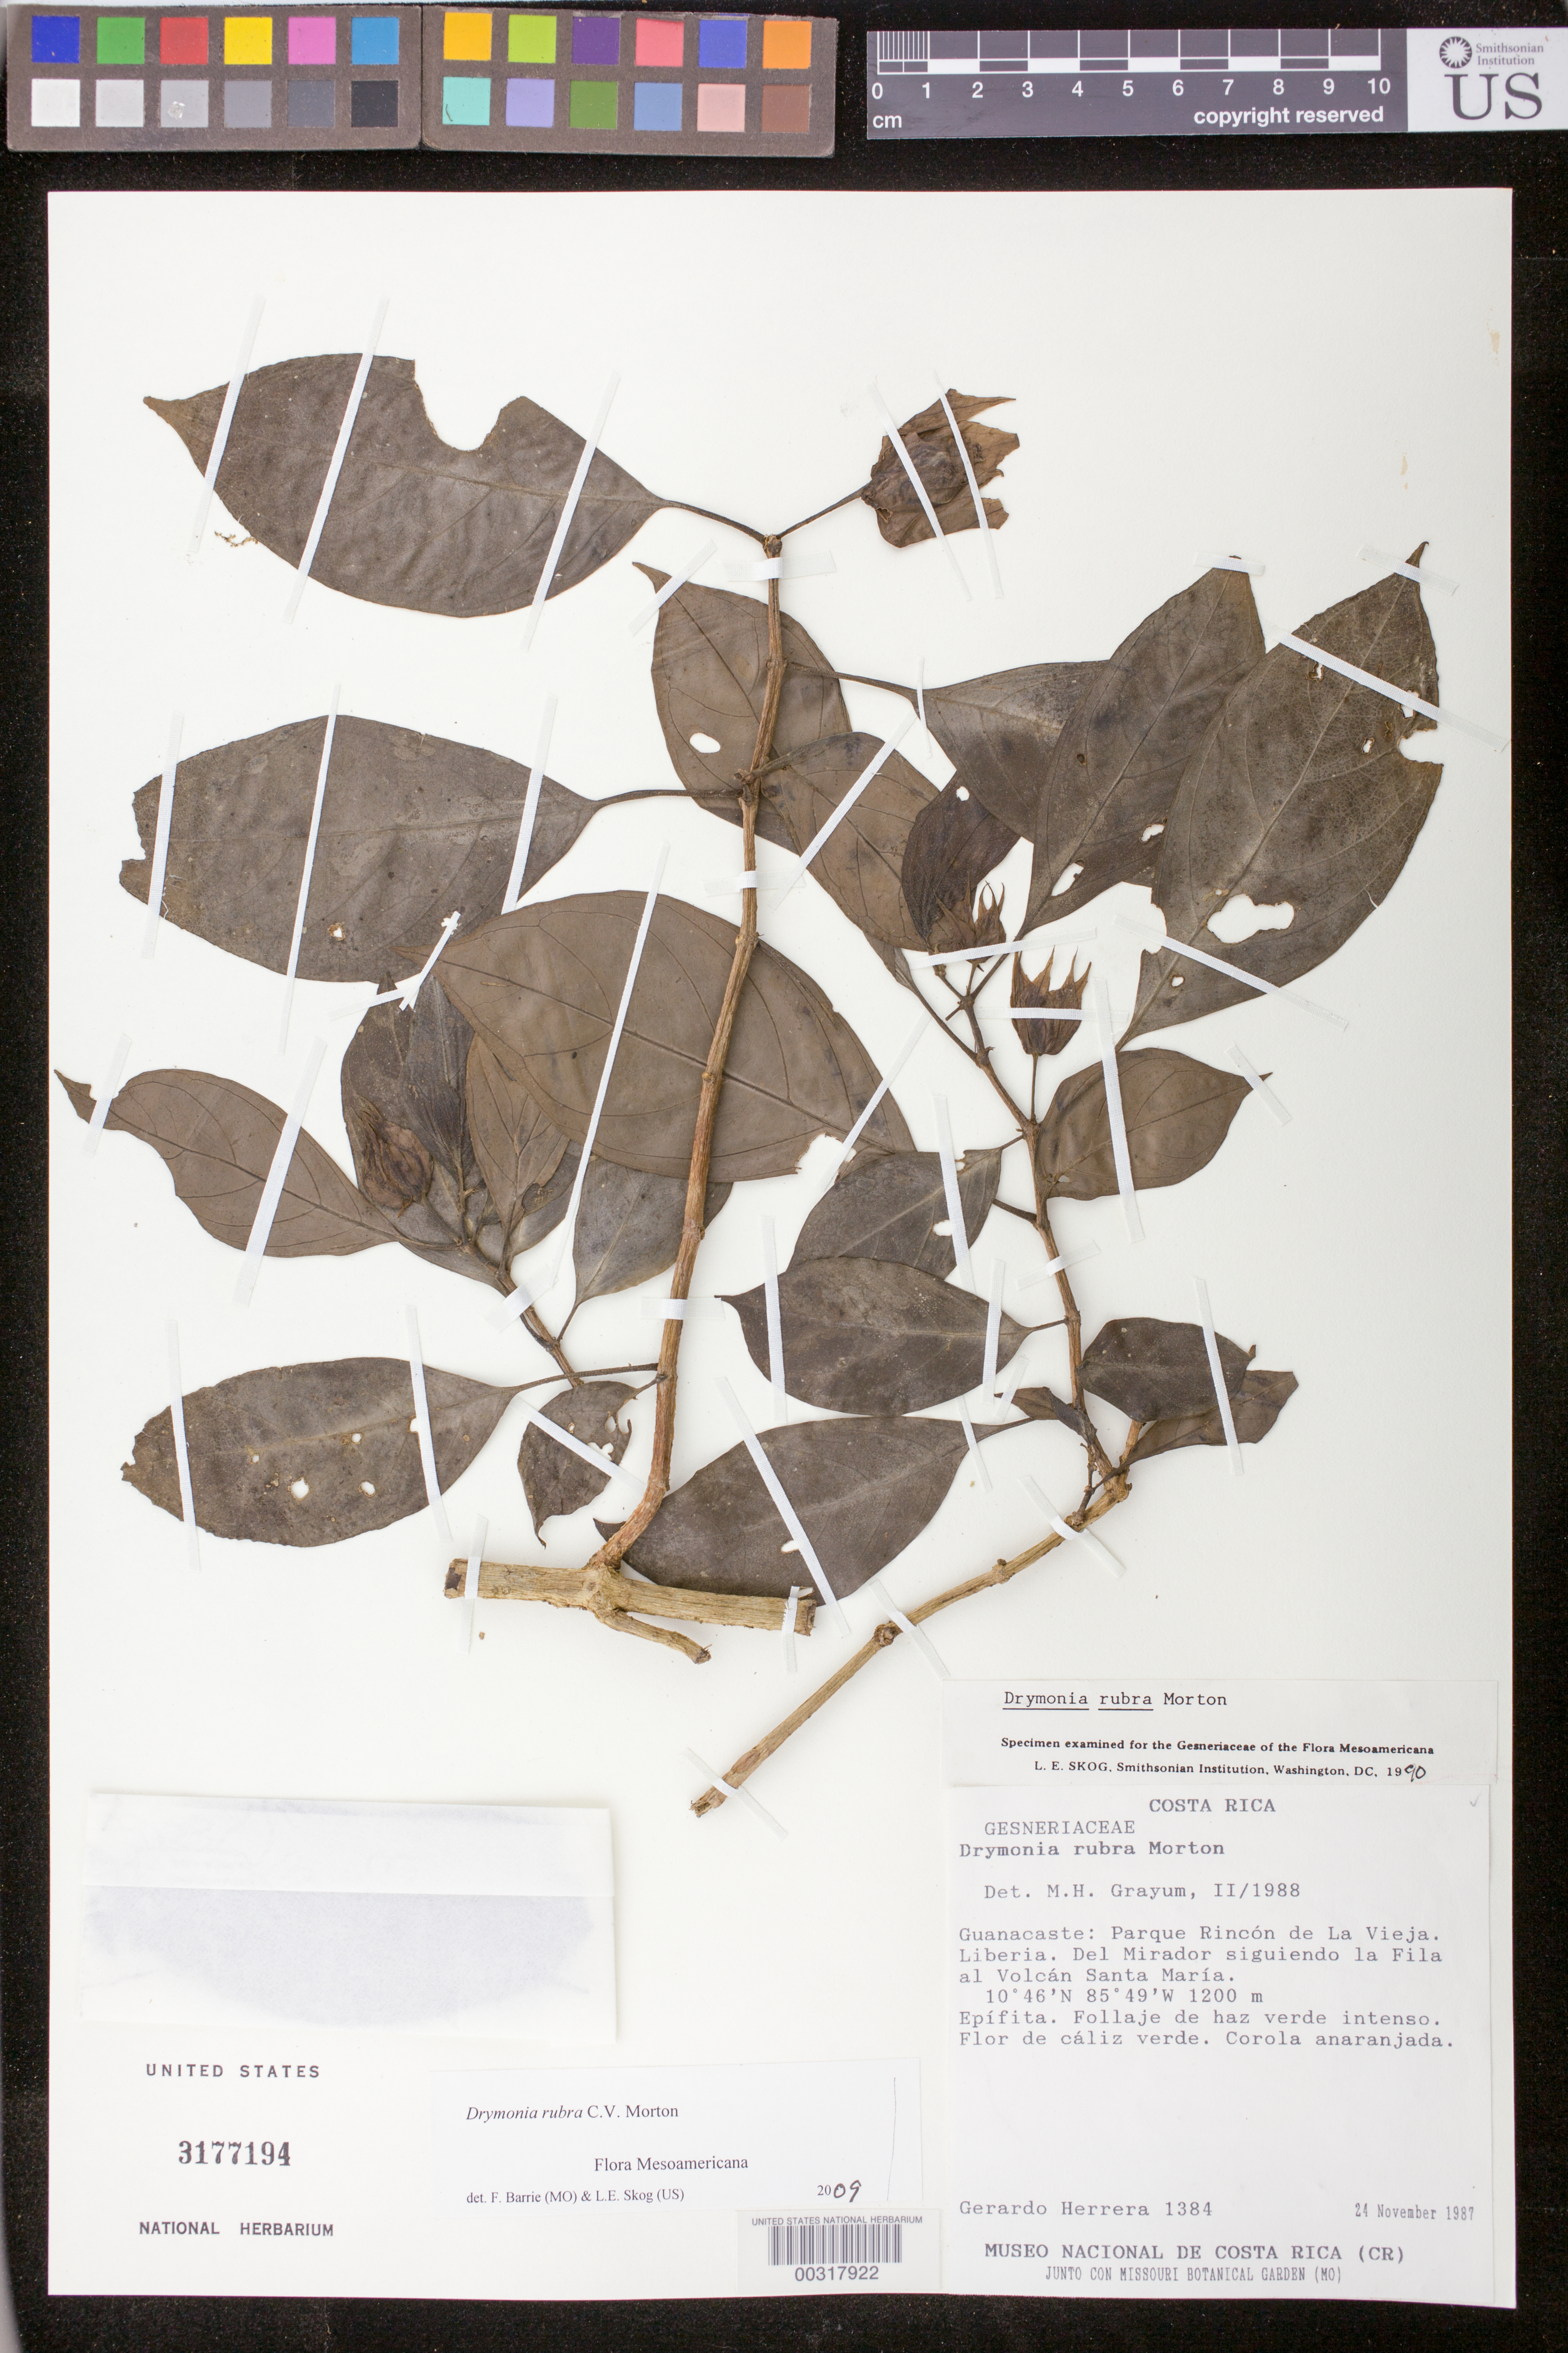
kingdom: Plantae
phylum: Tracheophyta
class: Magnoliopsida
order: Lamiales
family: Gesneriaceae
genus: Drymonia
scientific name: Drymonia rubra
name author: C.V. Morton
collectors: G. Herrera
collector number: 1384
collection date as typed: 24 Nov 1987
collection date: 1987-11-24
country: Costa Rica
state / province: Guanacaste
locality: Parque Rincon de la Vieja, Liberia, del Mirador siguiendo la Fila al Volcan Santa Maria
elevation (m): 1200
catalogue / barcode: US 3177194